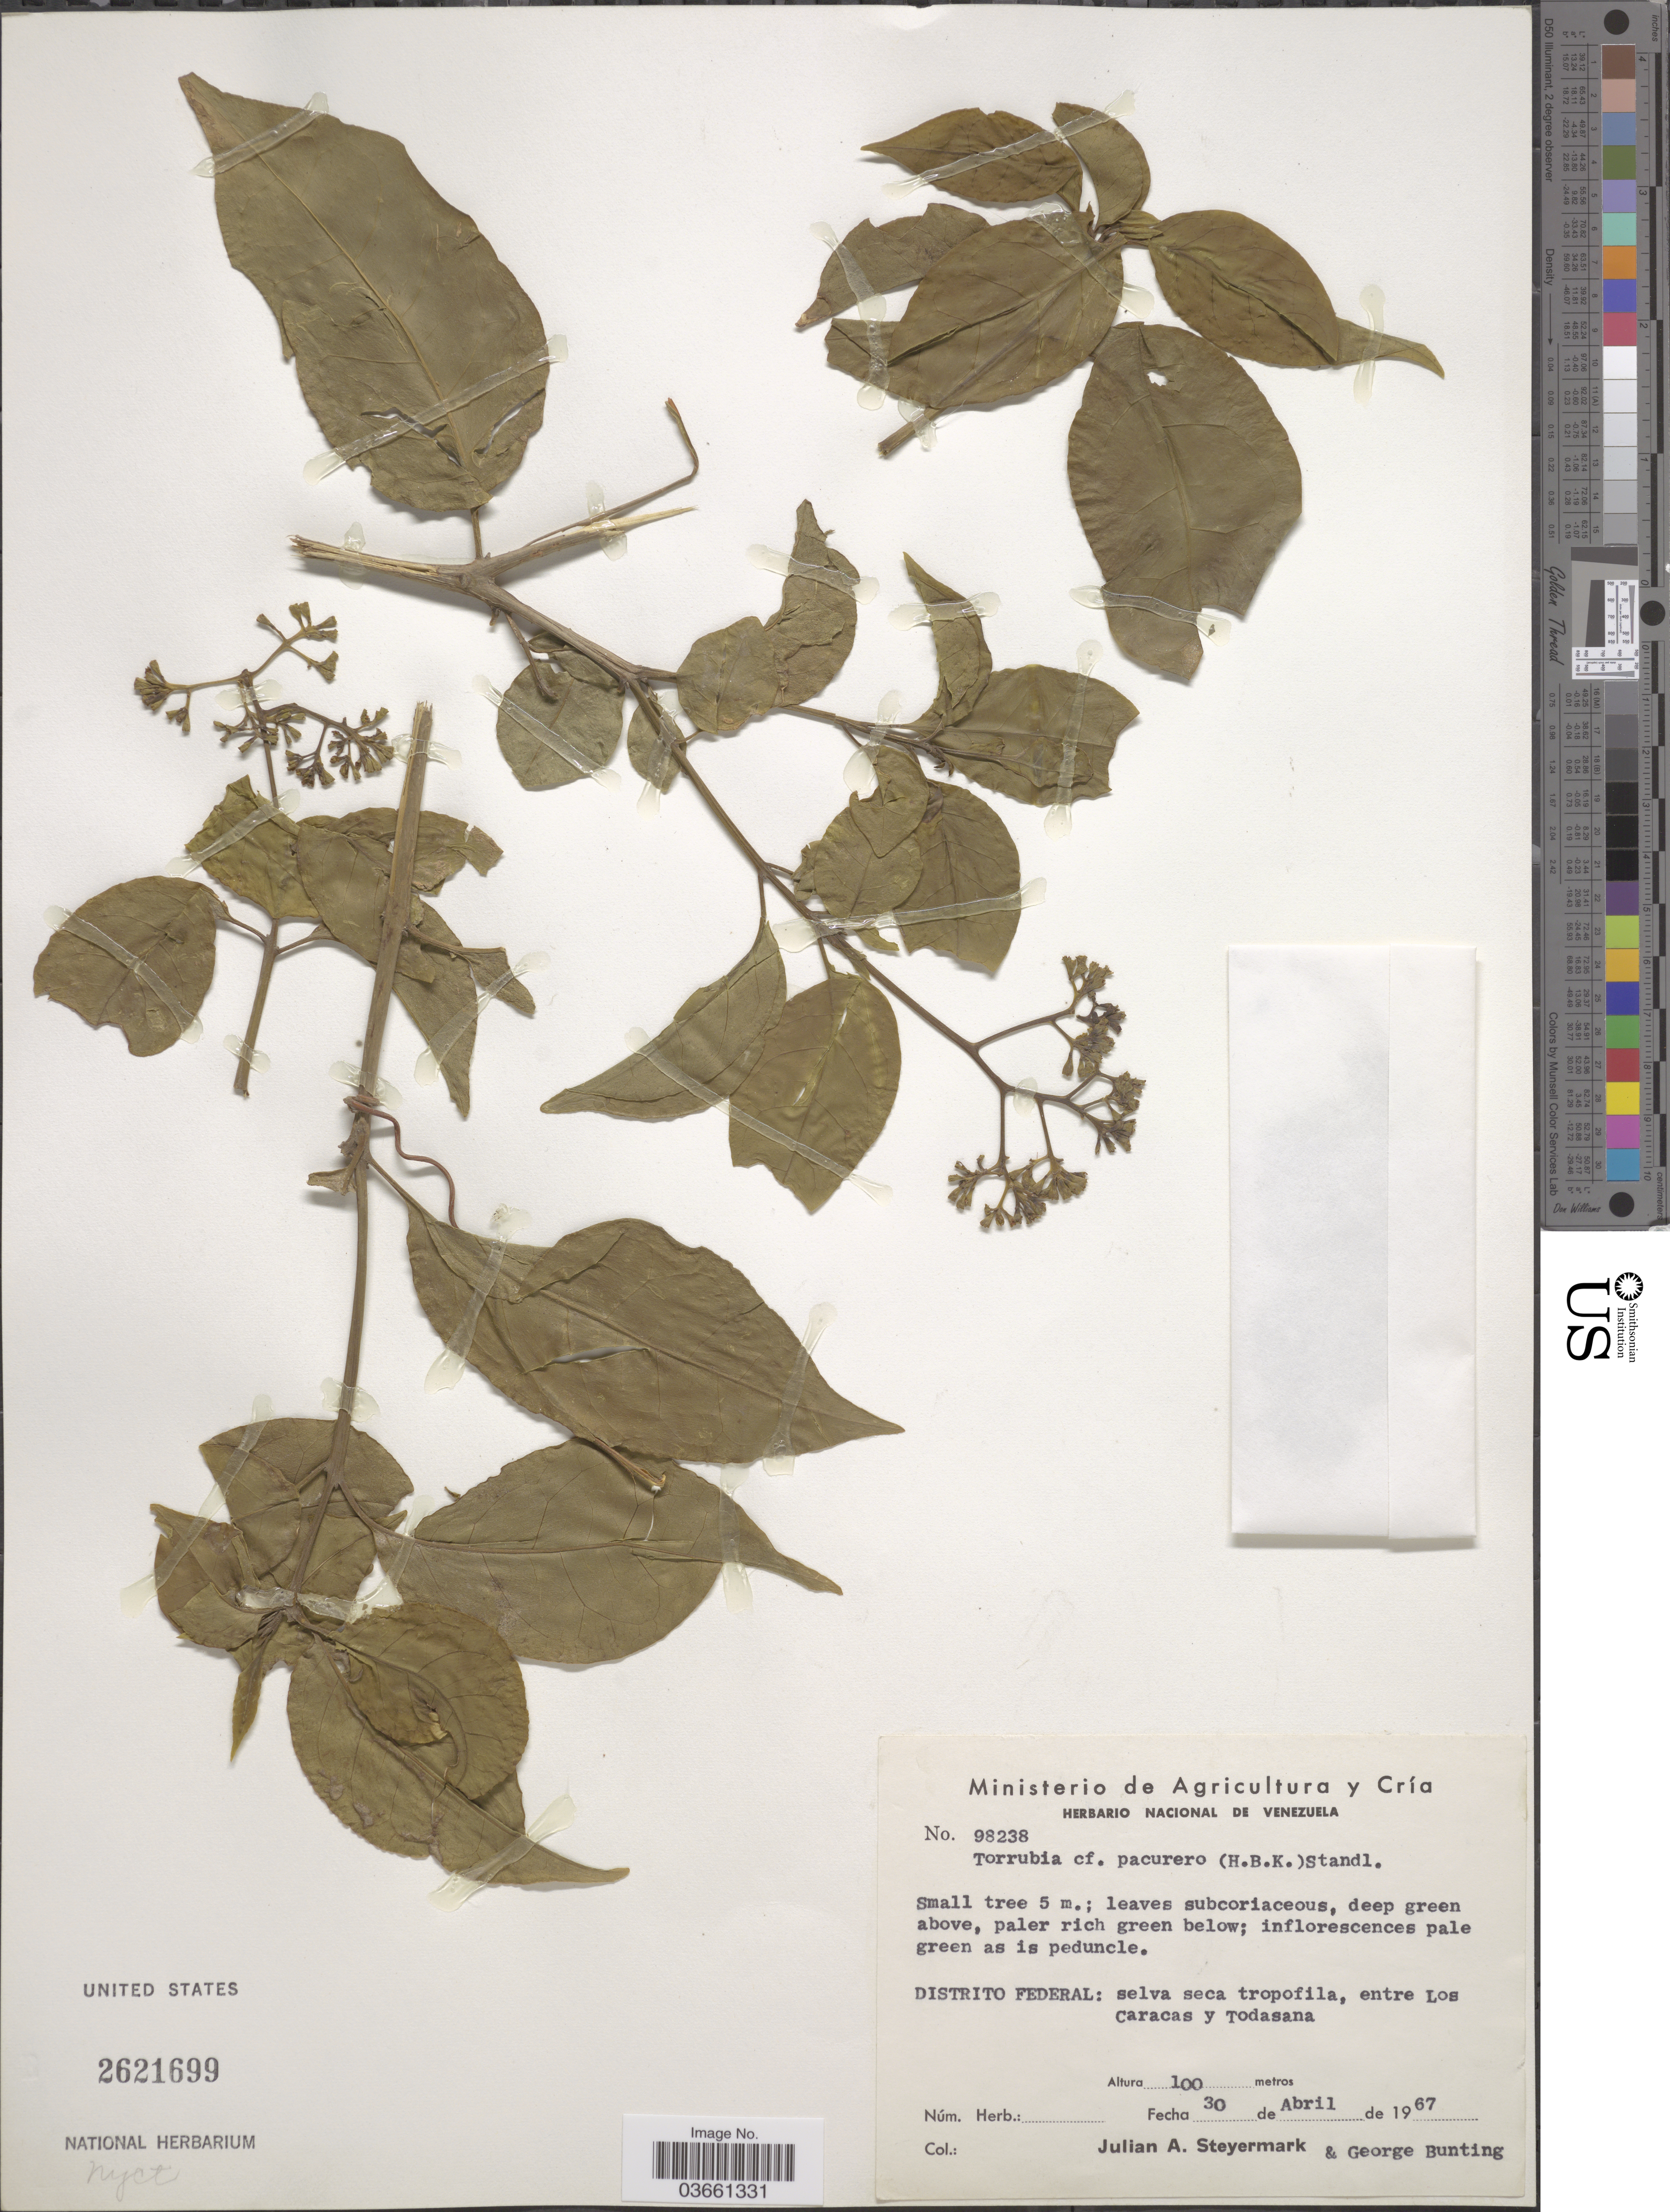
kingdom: Plantae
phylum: Tracheophyta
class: Magnoliopsida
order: Caryophyllales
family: Nyctaginaceae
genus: Guapira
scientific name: Guapira pacurero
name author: (Kunth) Little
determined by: Strong, Mark T., (BOT), Smithsonian Institution - National Museum of Natural History (UNITED STATES)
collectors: J. Steyermark & G. S. Bunting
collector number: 98238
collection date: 1967-04-30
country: Venezuela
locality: Distrito Federal: selva seca tropofila, entre Los Caracas y Todasana.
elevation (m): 100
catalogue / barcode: US 2621699